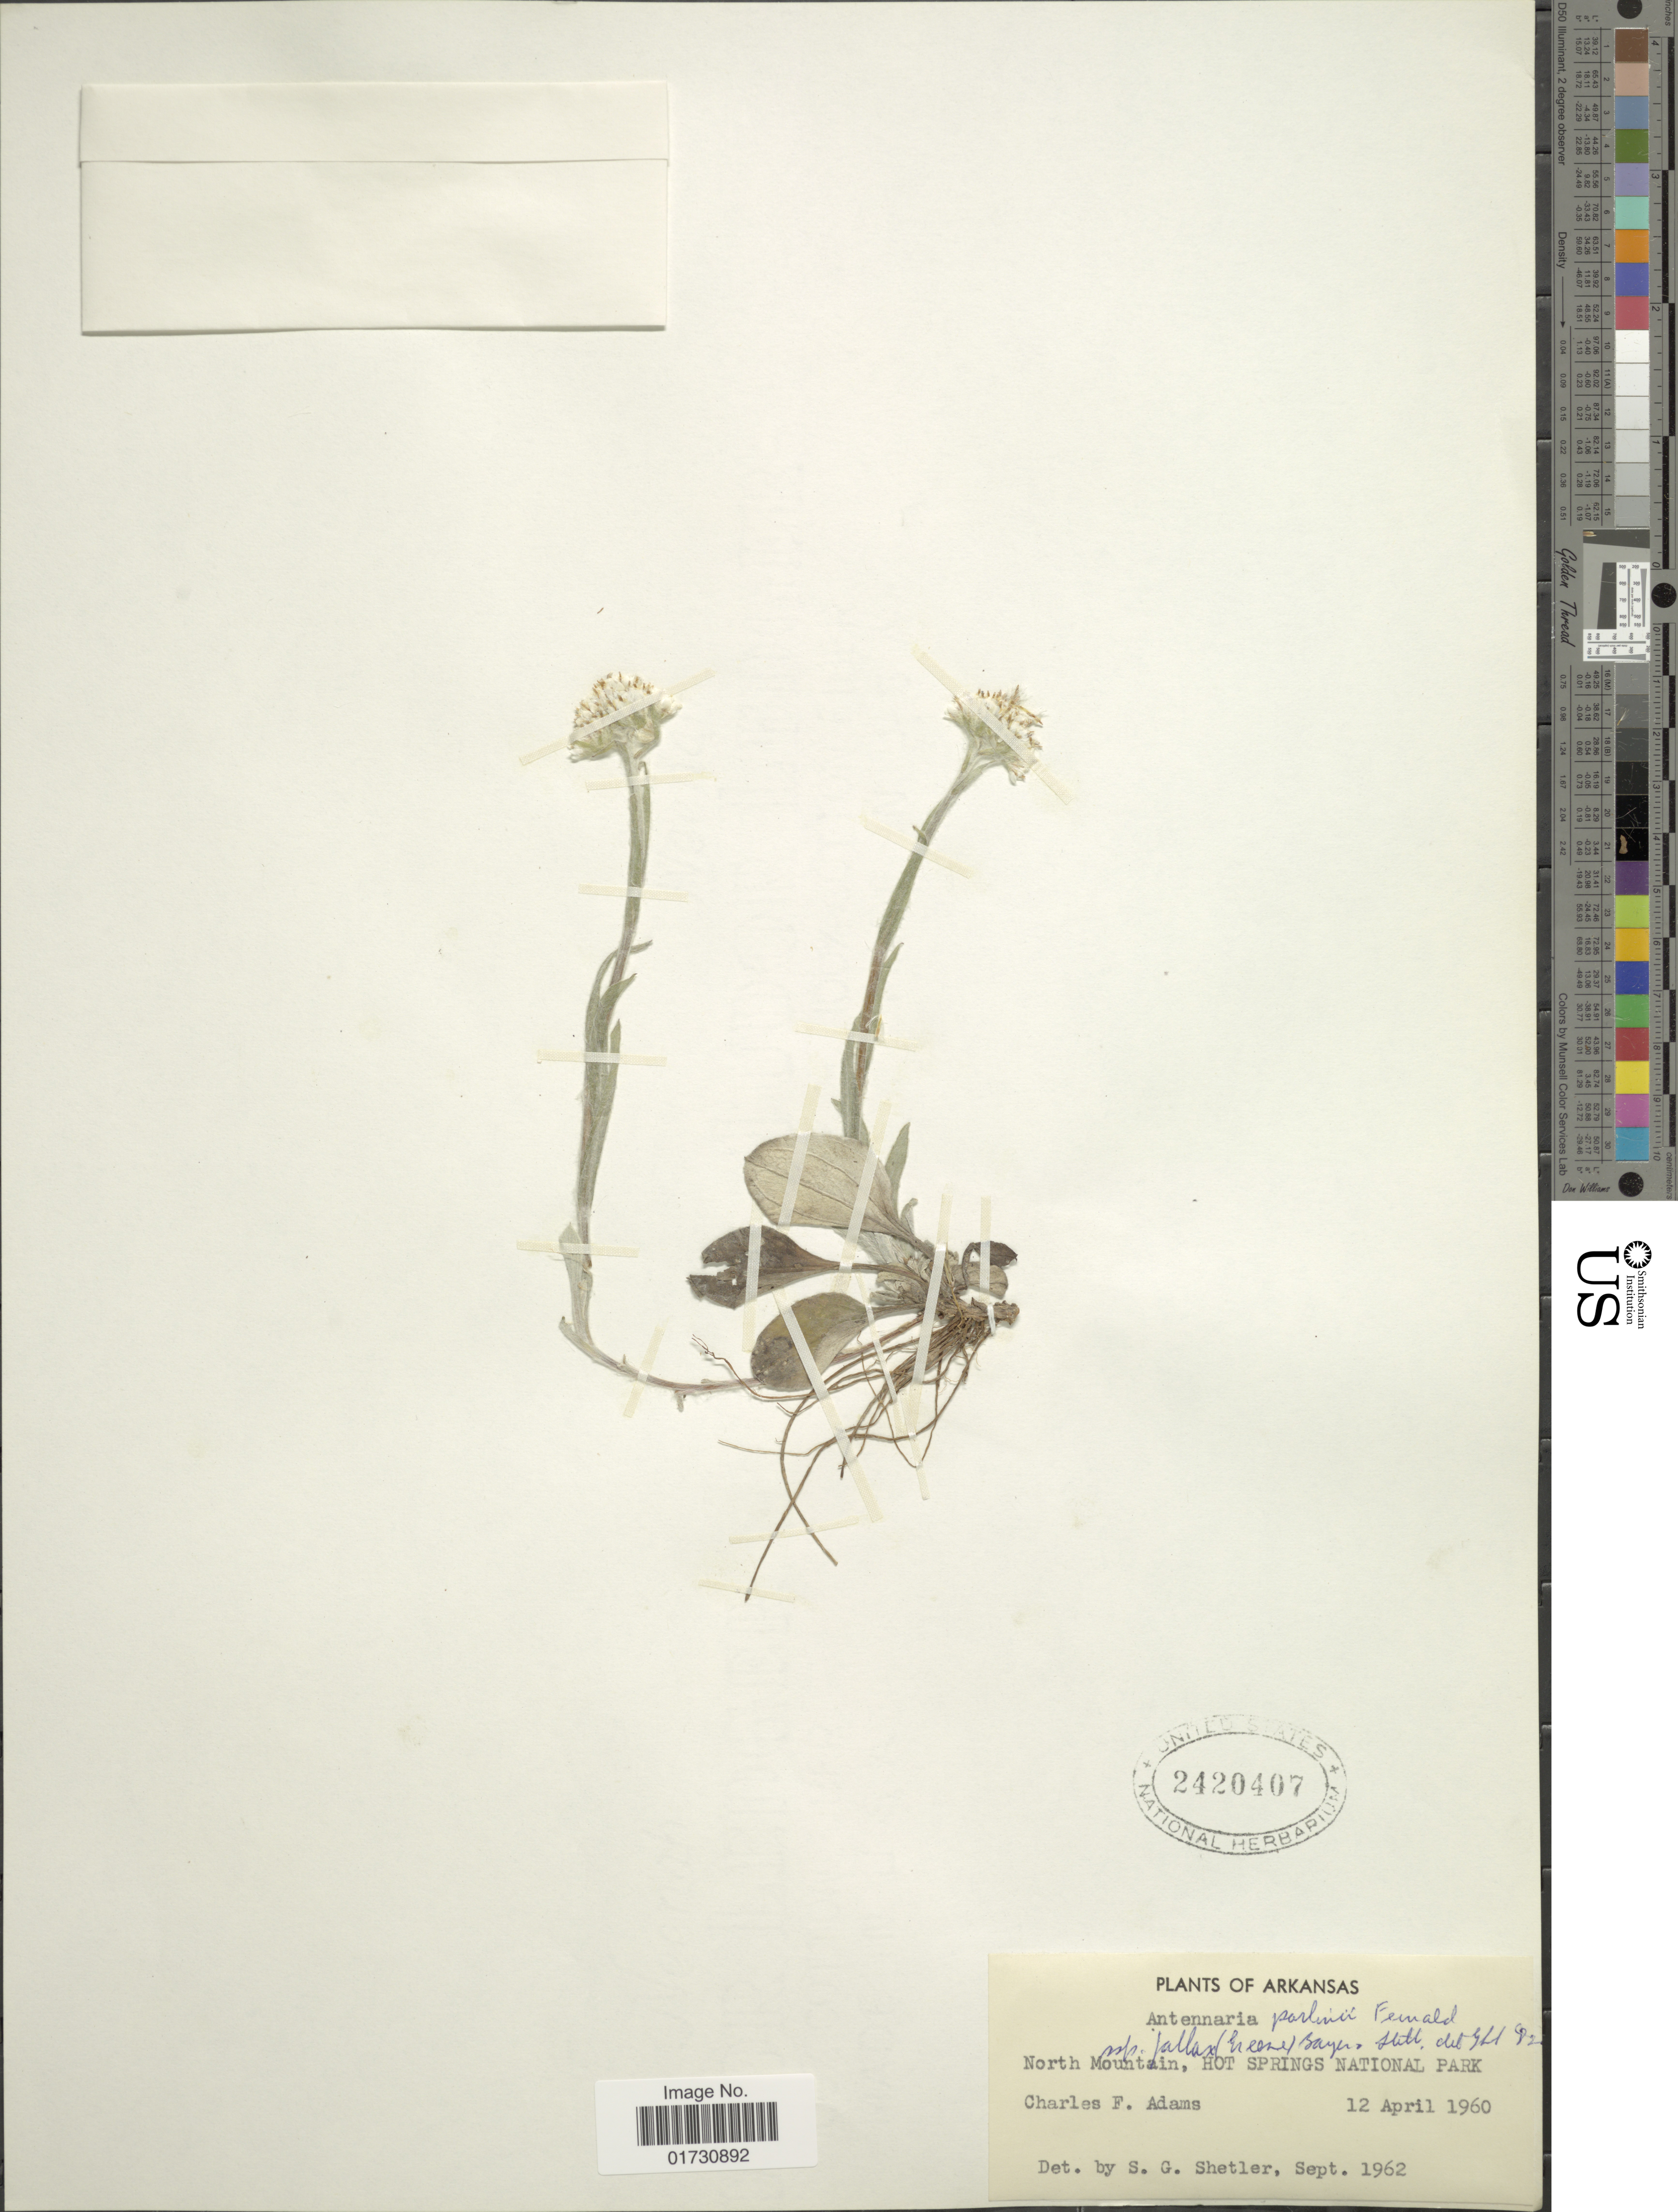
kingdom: Plantae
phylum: Tracheophyta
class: Magnoliopsida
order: Asterales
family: Asteraceae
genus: Antennaria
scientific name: Antennaria fallax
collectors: C. F. Adams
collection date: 1960-04-12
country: United States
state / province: Arkansas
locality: North Mountain, Hot Springs National Park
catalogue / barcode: US 2420407